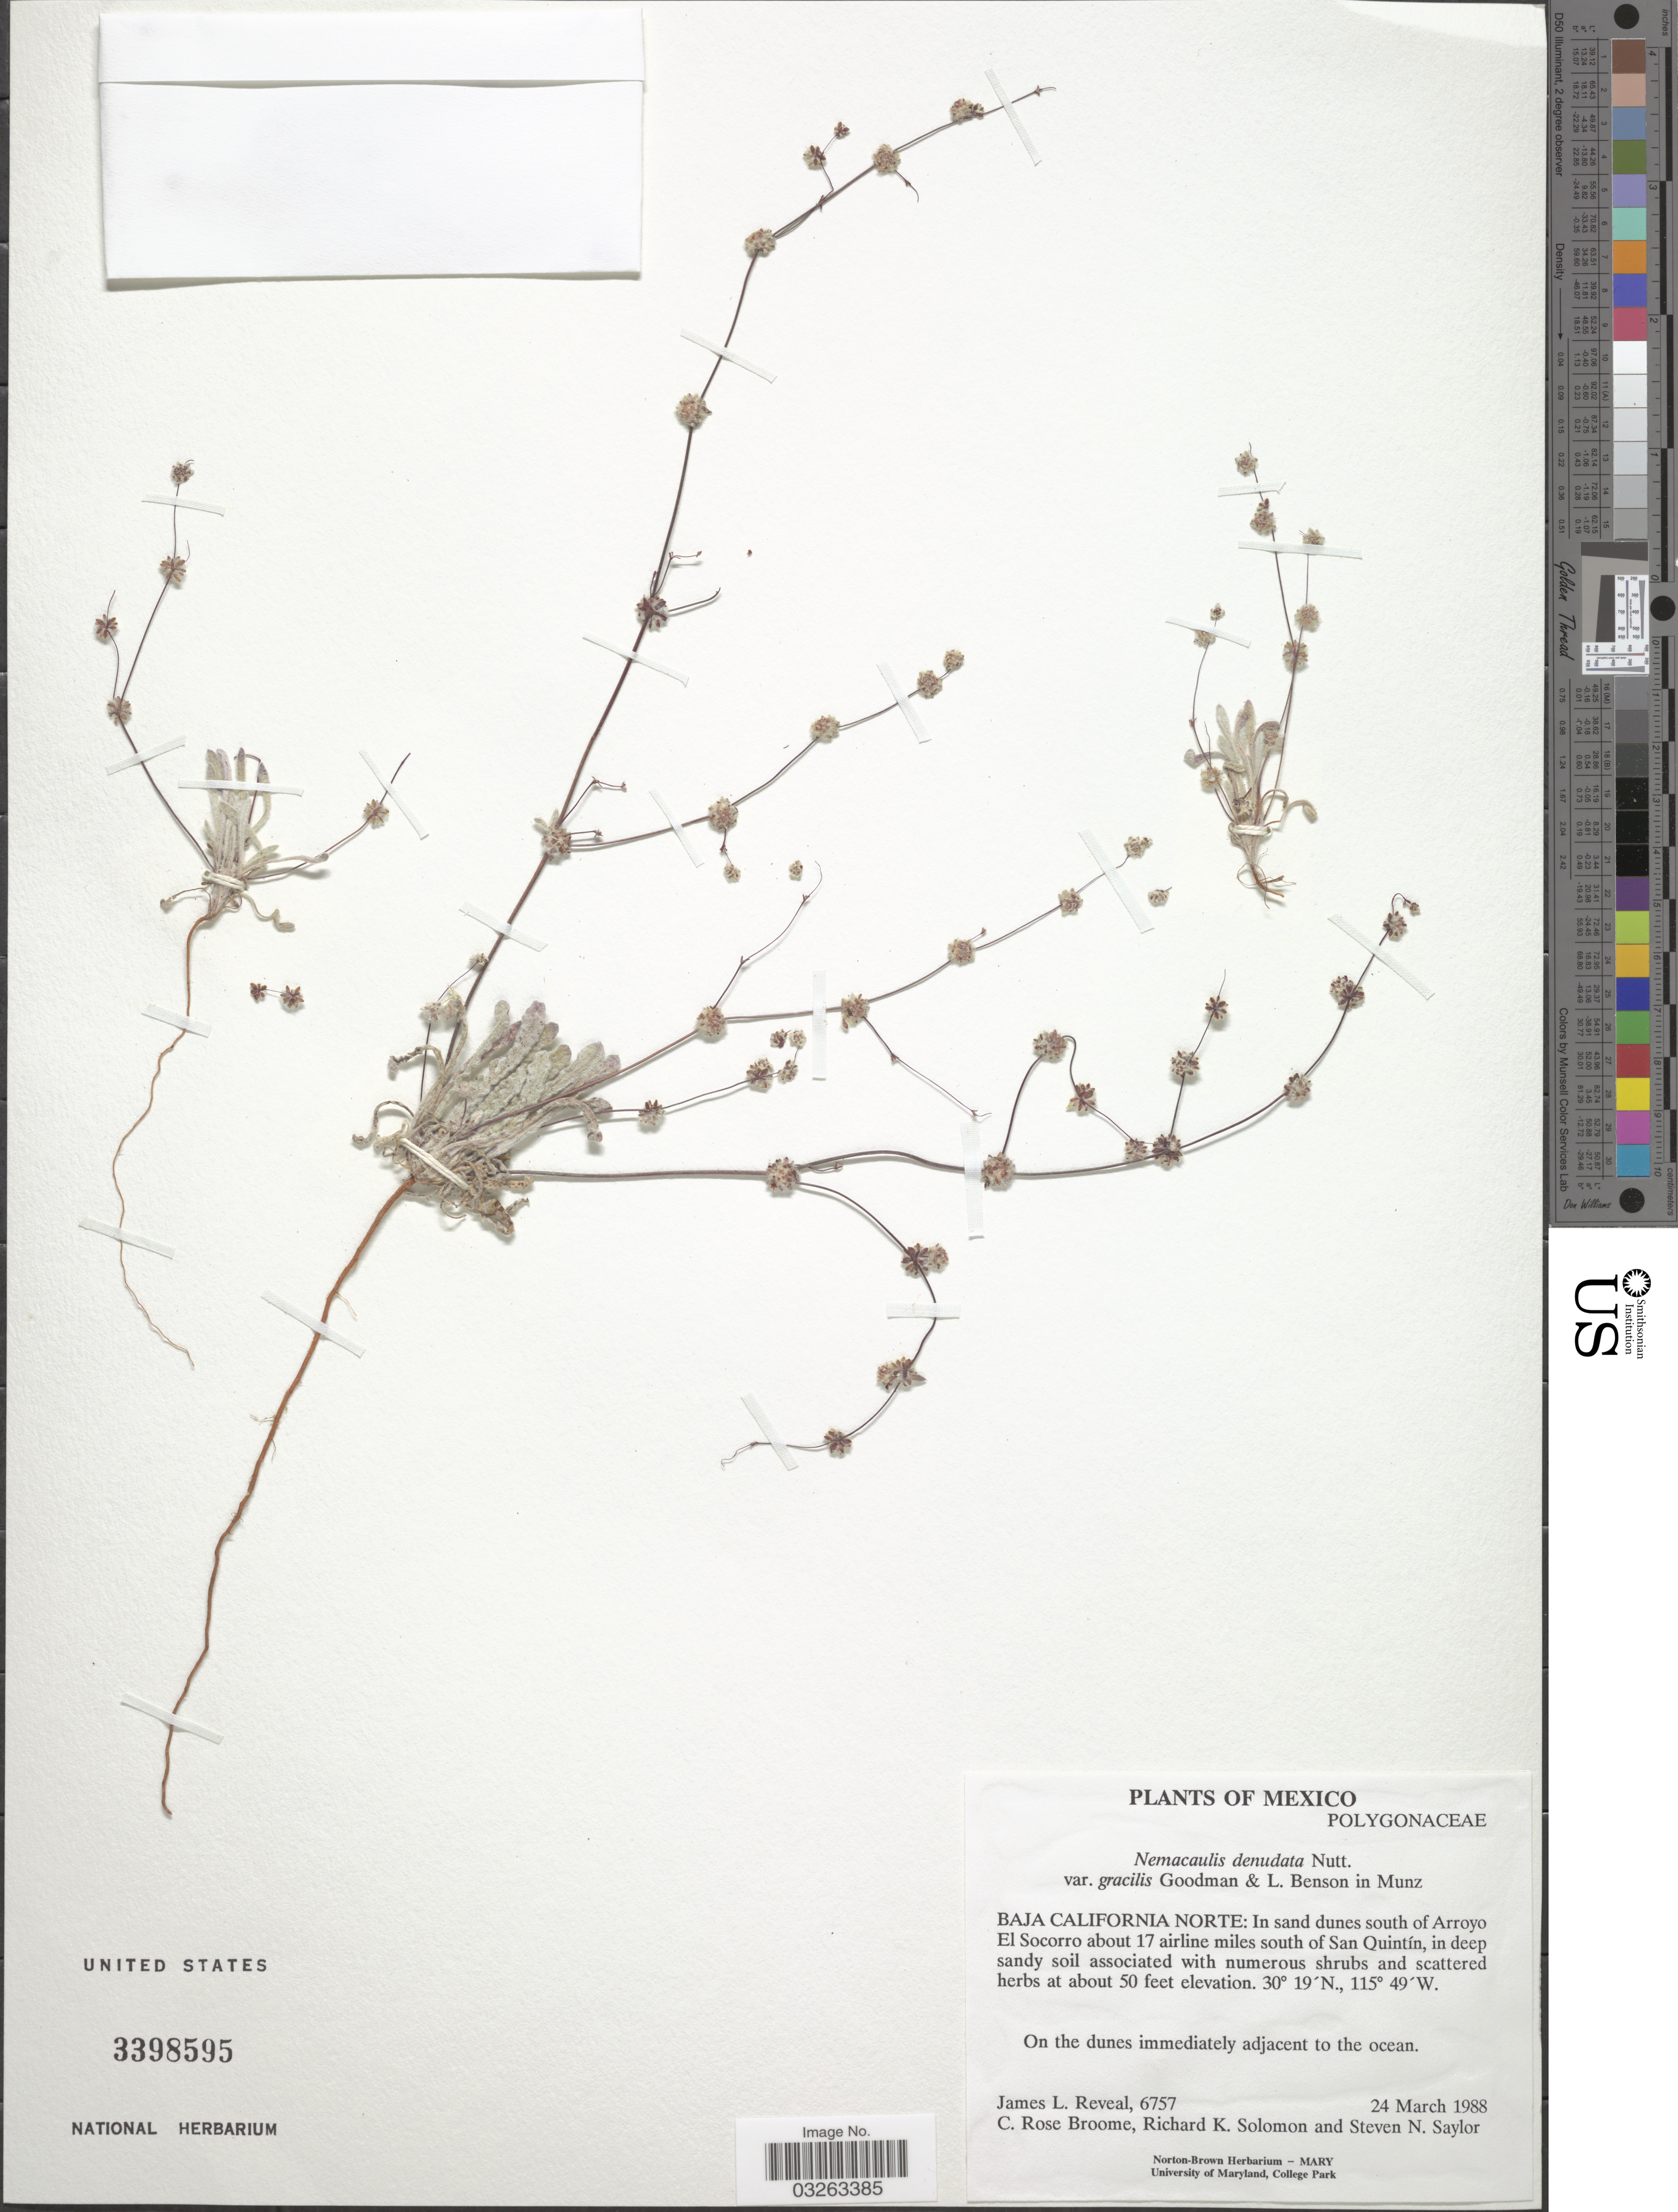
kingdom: Plantae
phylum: Tracheophyta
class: Magnoliopsida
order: Caryophyllales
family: Polygonaceae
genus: Nemacaulis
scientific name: Nemacaulis denudata var. gracilis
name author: Goodman & L.D. Benson in Munz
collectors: J. L. Reveal, C. R. Broome, R. Solomon & S. Saylor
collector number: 6757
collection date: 1988-03-24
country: Mexico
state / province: Baja California Norte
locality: In sand dunes south of Arroyo El Socorro about 17 airline miles south of San Quintín. On the dunes immediately adjacent to the ocean.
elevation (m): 15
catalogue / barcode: US 3398595